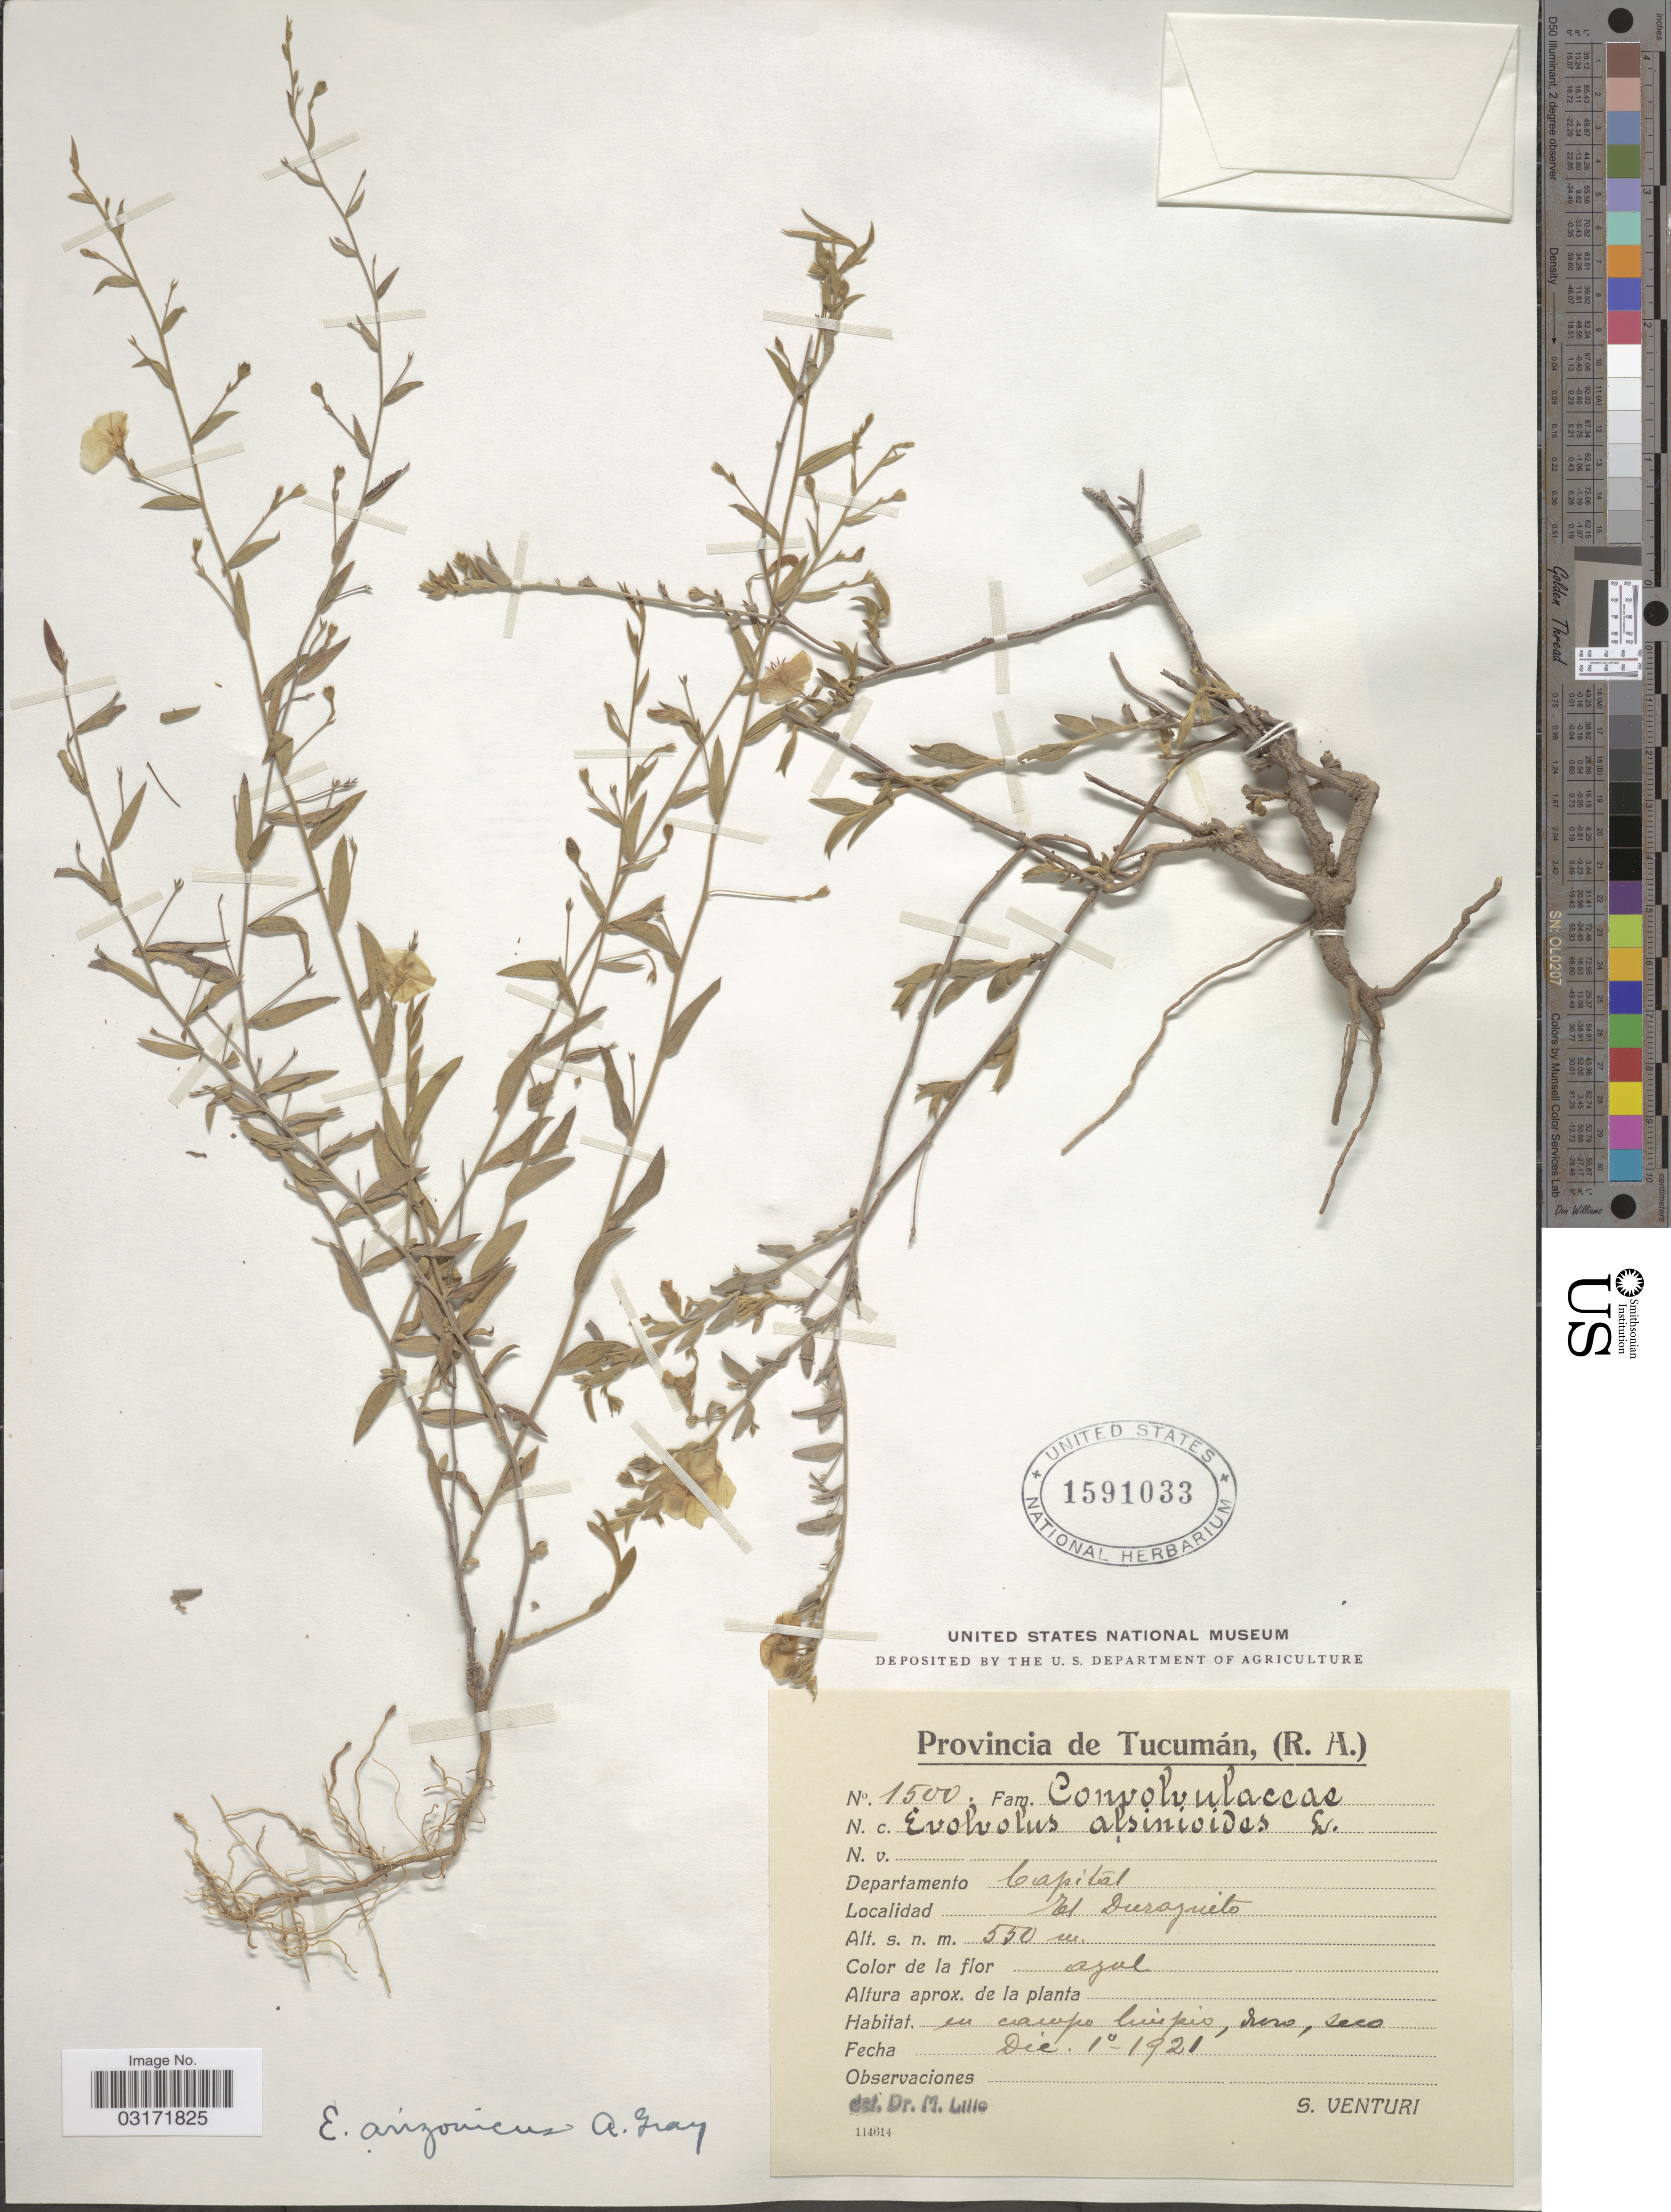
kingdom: Plantae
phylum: Tracheophyta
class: Magnoliopsida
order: Solanales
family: Convolvulaceae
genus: Evolvulus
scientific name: Evolvulus arizonicus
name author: A. Gray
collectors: S. Venturi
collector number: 1500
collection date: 1921-12-01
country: Argentina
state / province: Tucuman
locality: Departamento Capital, El Duraziito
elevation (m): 550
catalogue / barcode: US 1591033